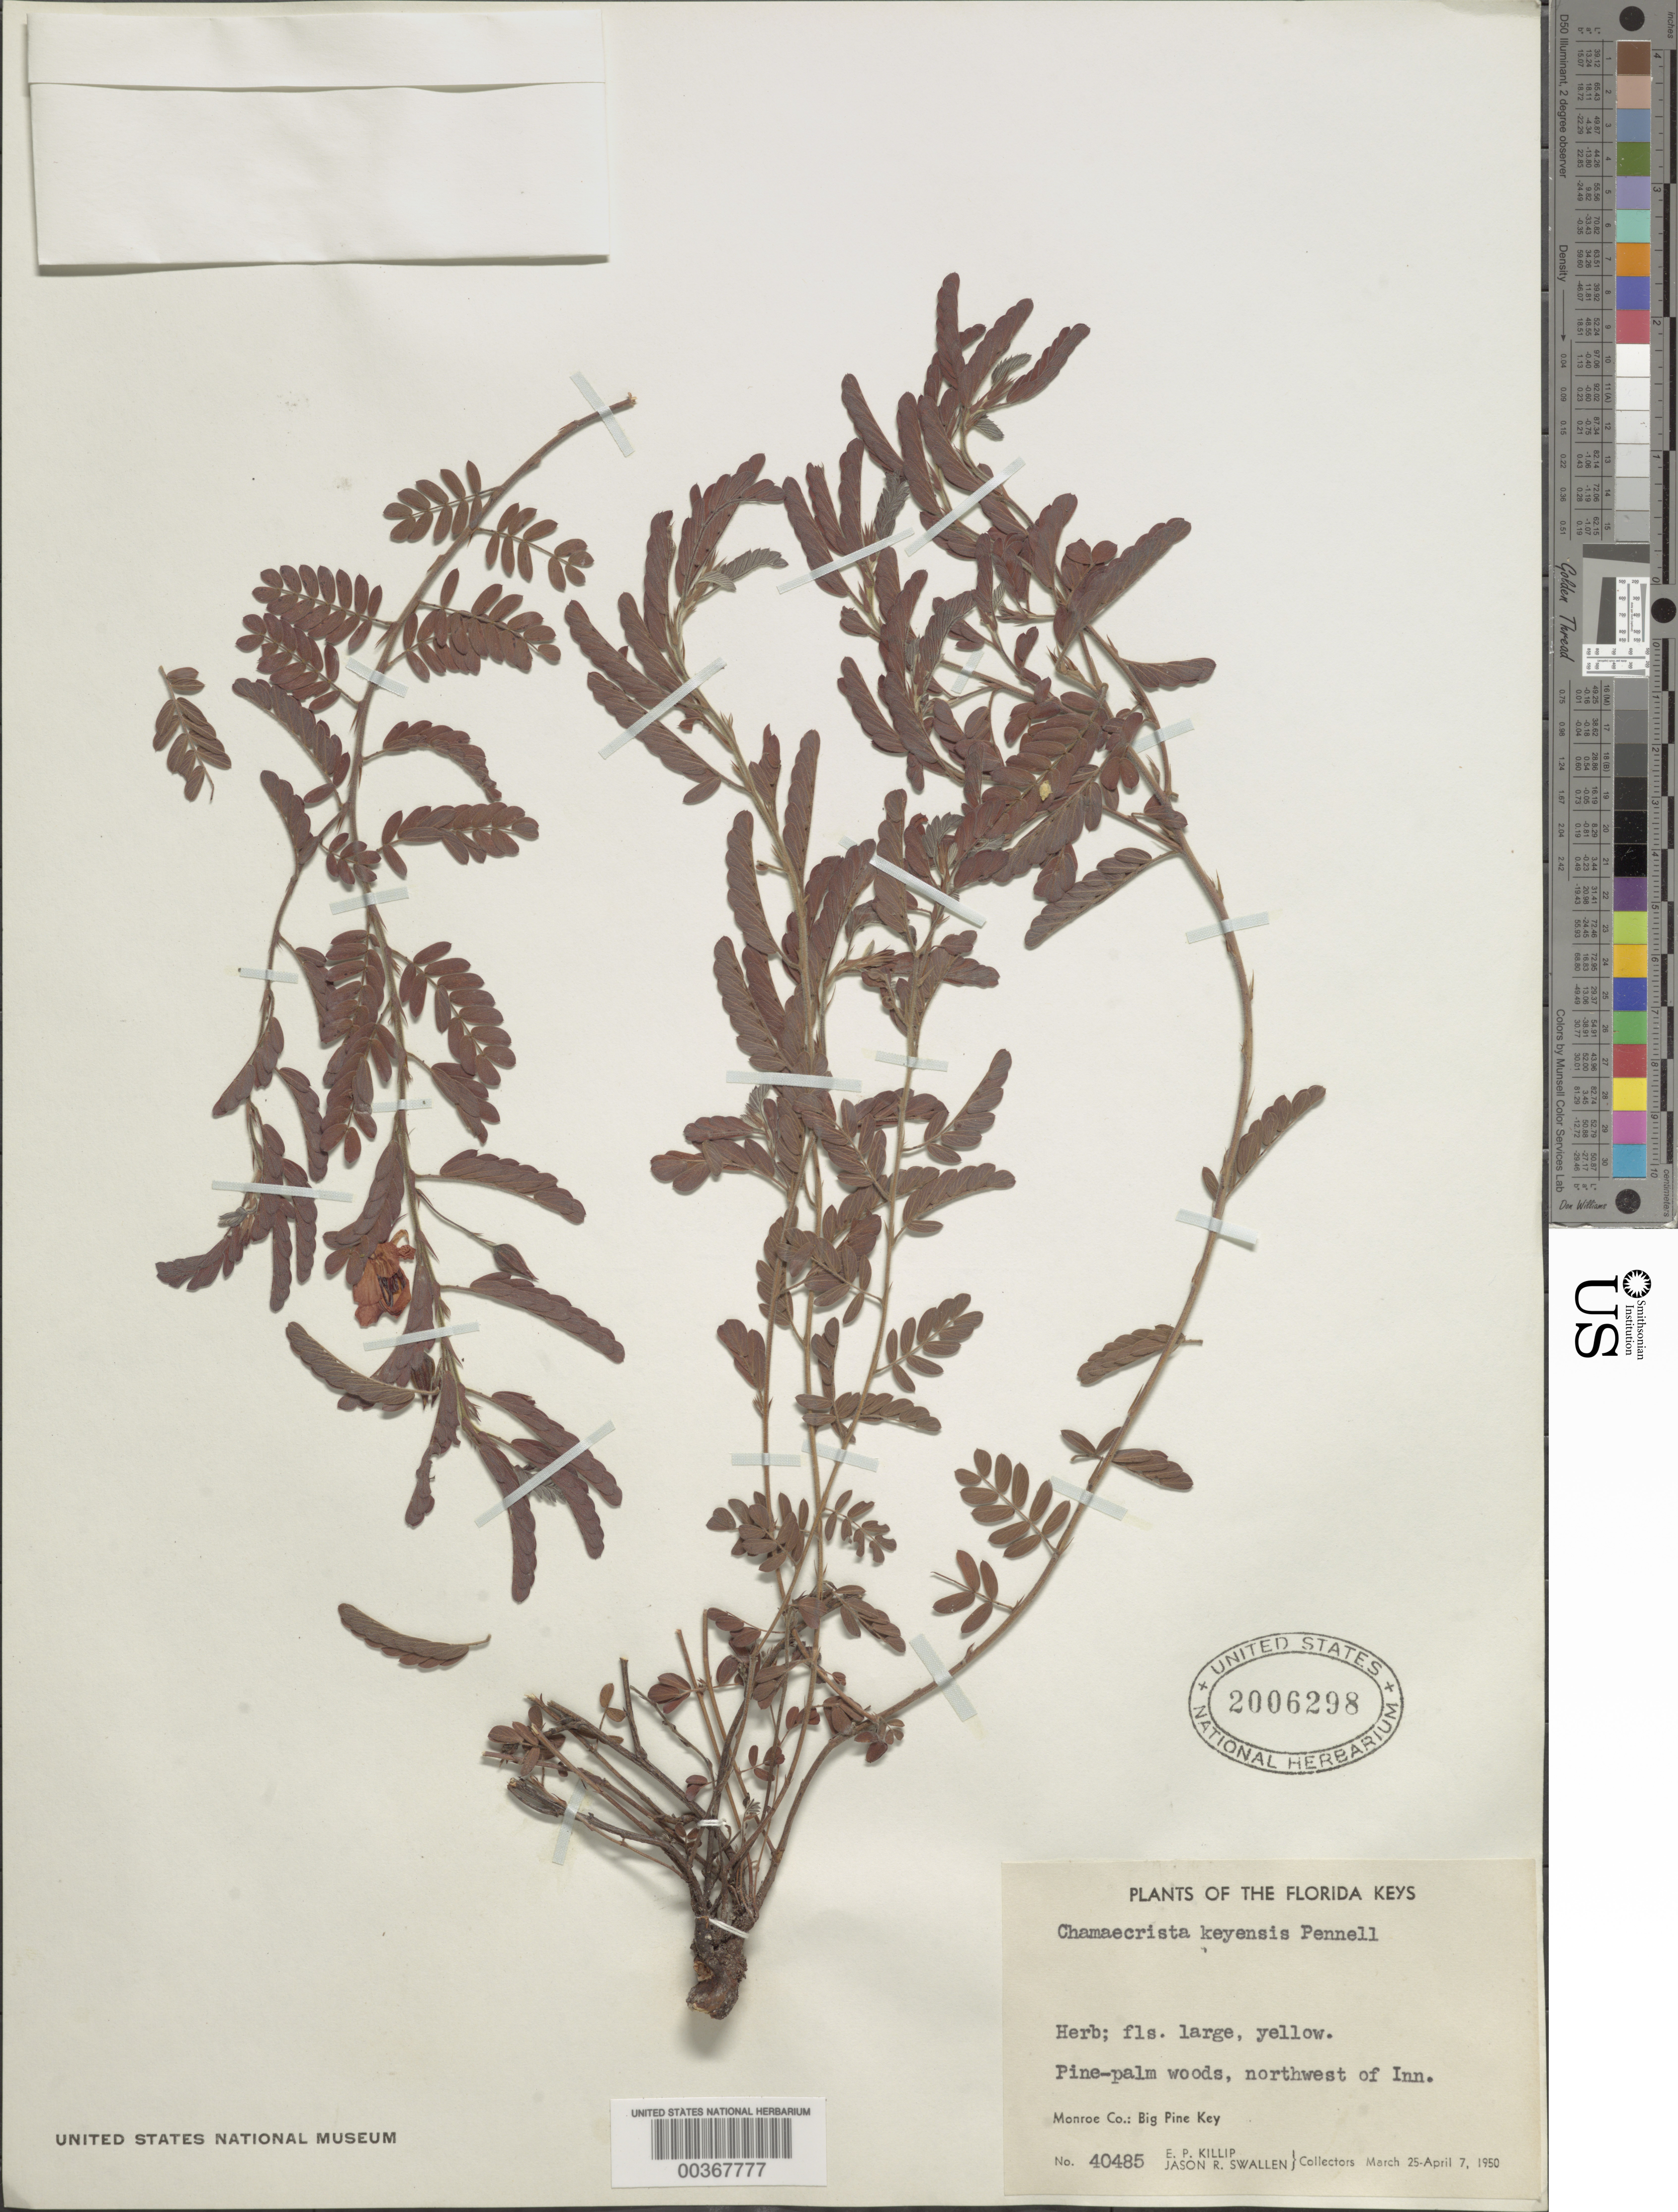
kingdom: Plantae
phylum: Tracheophyta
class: Magnoliopsida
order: Fabales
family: Fabaceae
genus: Chamaecrista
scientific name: Chamaecrista lineata var. keyensis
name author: (Pennell) H.S. Irwin & Barneby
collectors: E. P. Killip & J. R. Swallen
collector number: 40485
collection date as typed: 25 Mar 1950 to 07 Apr 1950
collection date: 1950-03-25/1950-04-07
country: United States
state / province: Florida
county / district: Monroe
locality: Big pine key, nw of inn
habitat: Woods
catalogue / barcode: US 2006298